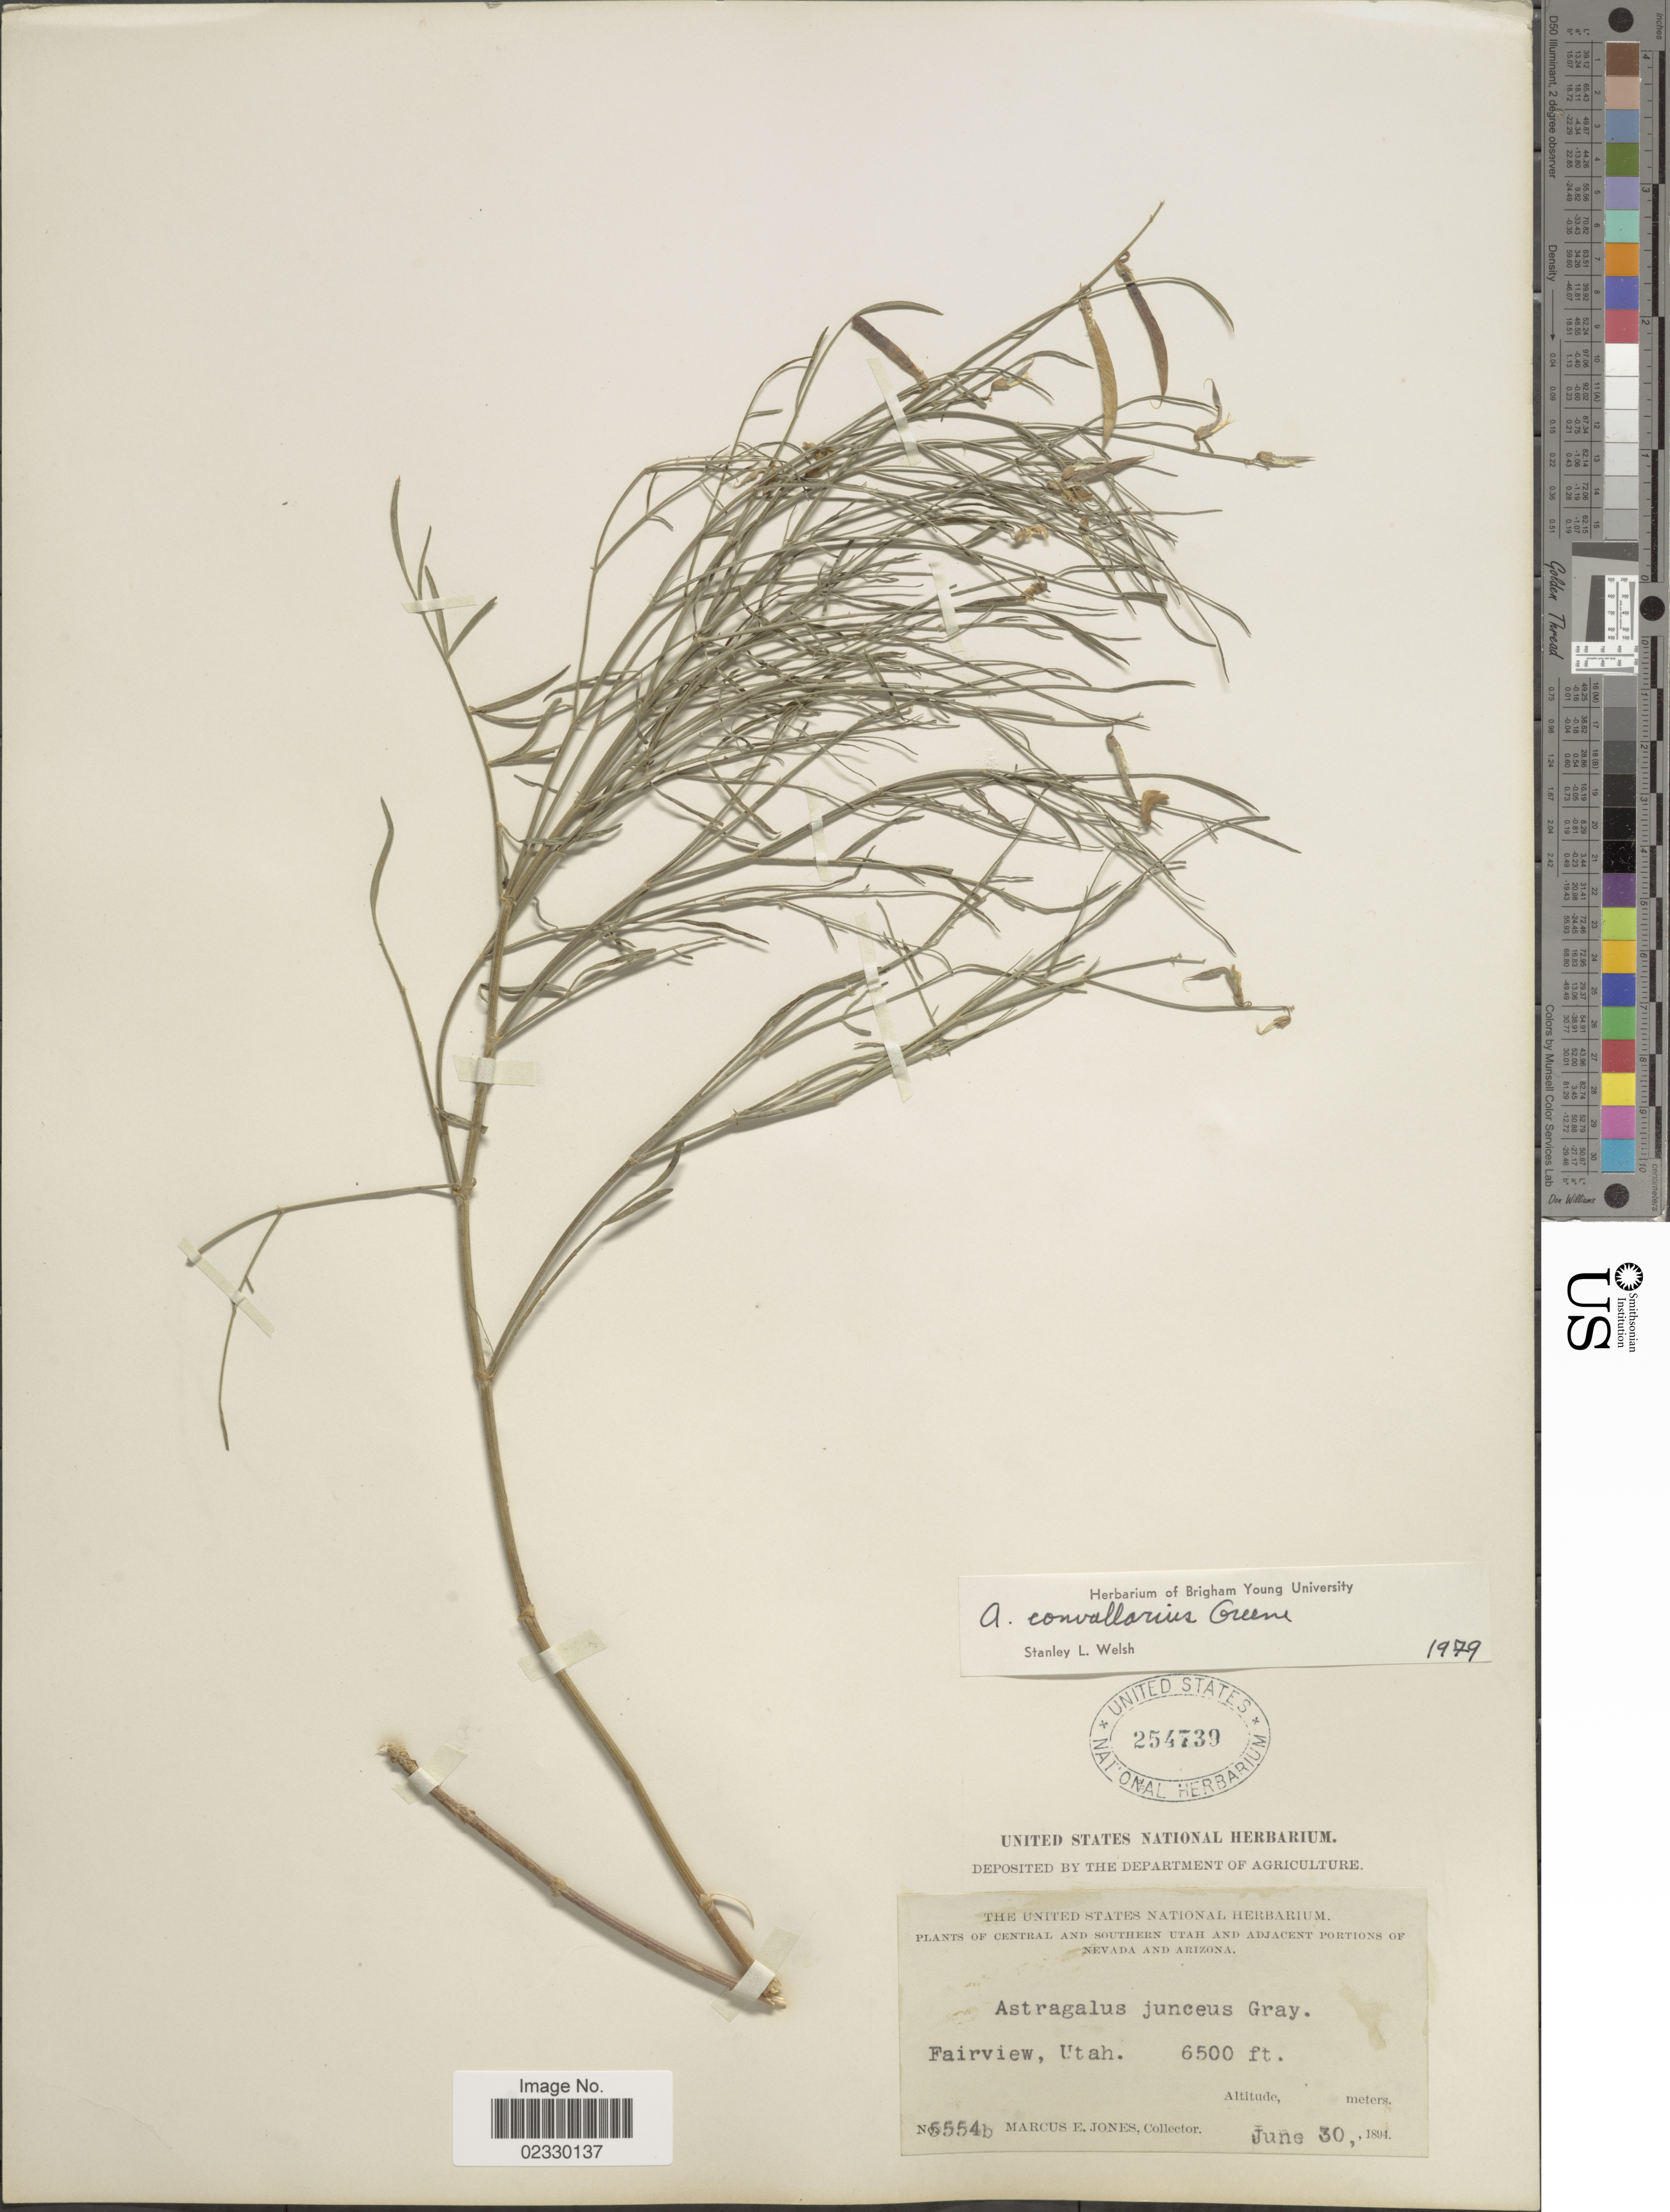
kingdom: Plantae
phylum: Tracheophyta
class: Magnoliopsida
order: Fabales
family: Fabaceae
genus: Astragalus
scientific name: Astragalus convallarius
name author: Greene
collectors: M. E. Jones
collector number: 5554b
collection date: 1894-06-30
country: United States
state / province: Utah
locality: Central and Southern Utah and Adjacent Portion of Nevada and Arizona, Fairview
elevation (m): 1981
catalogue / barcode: US 254739